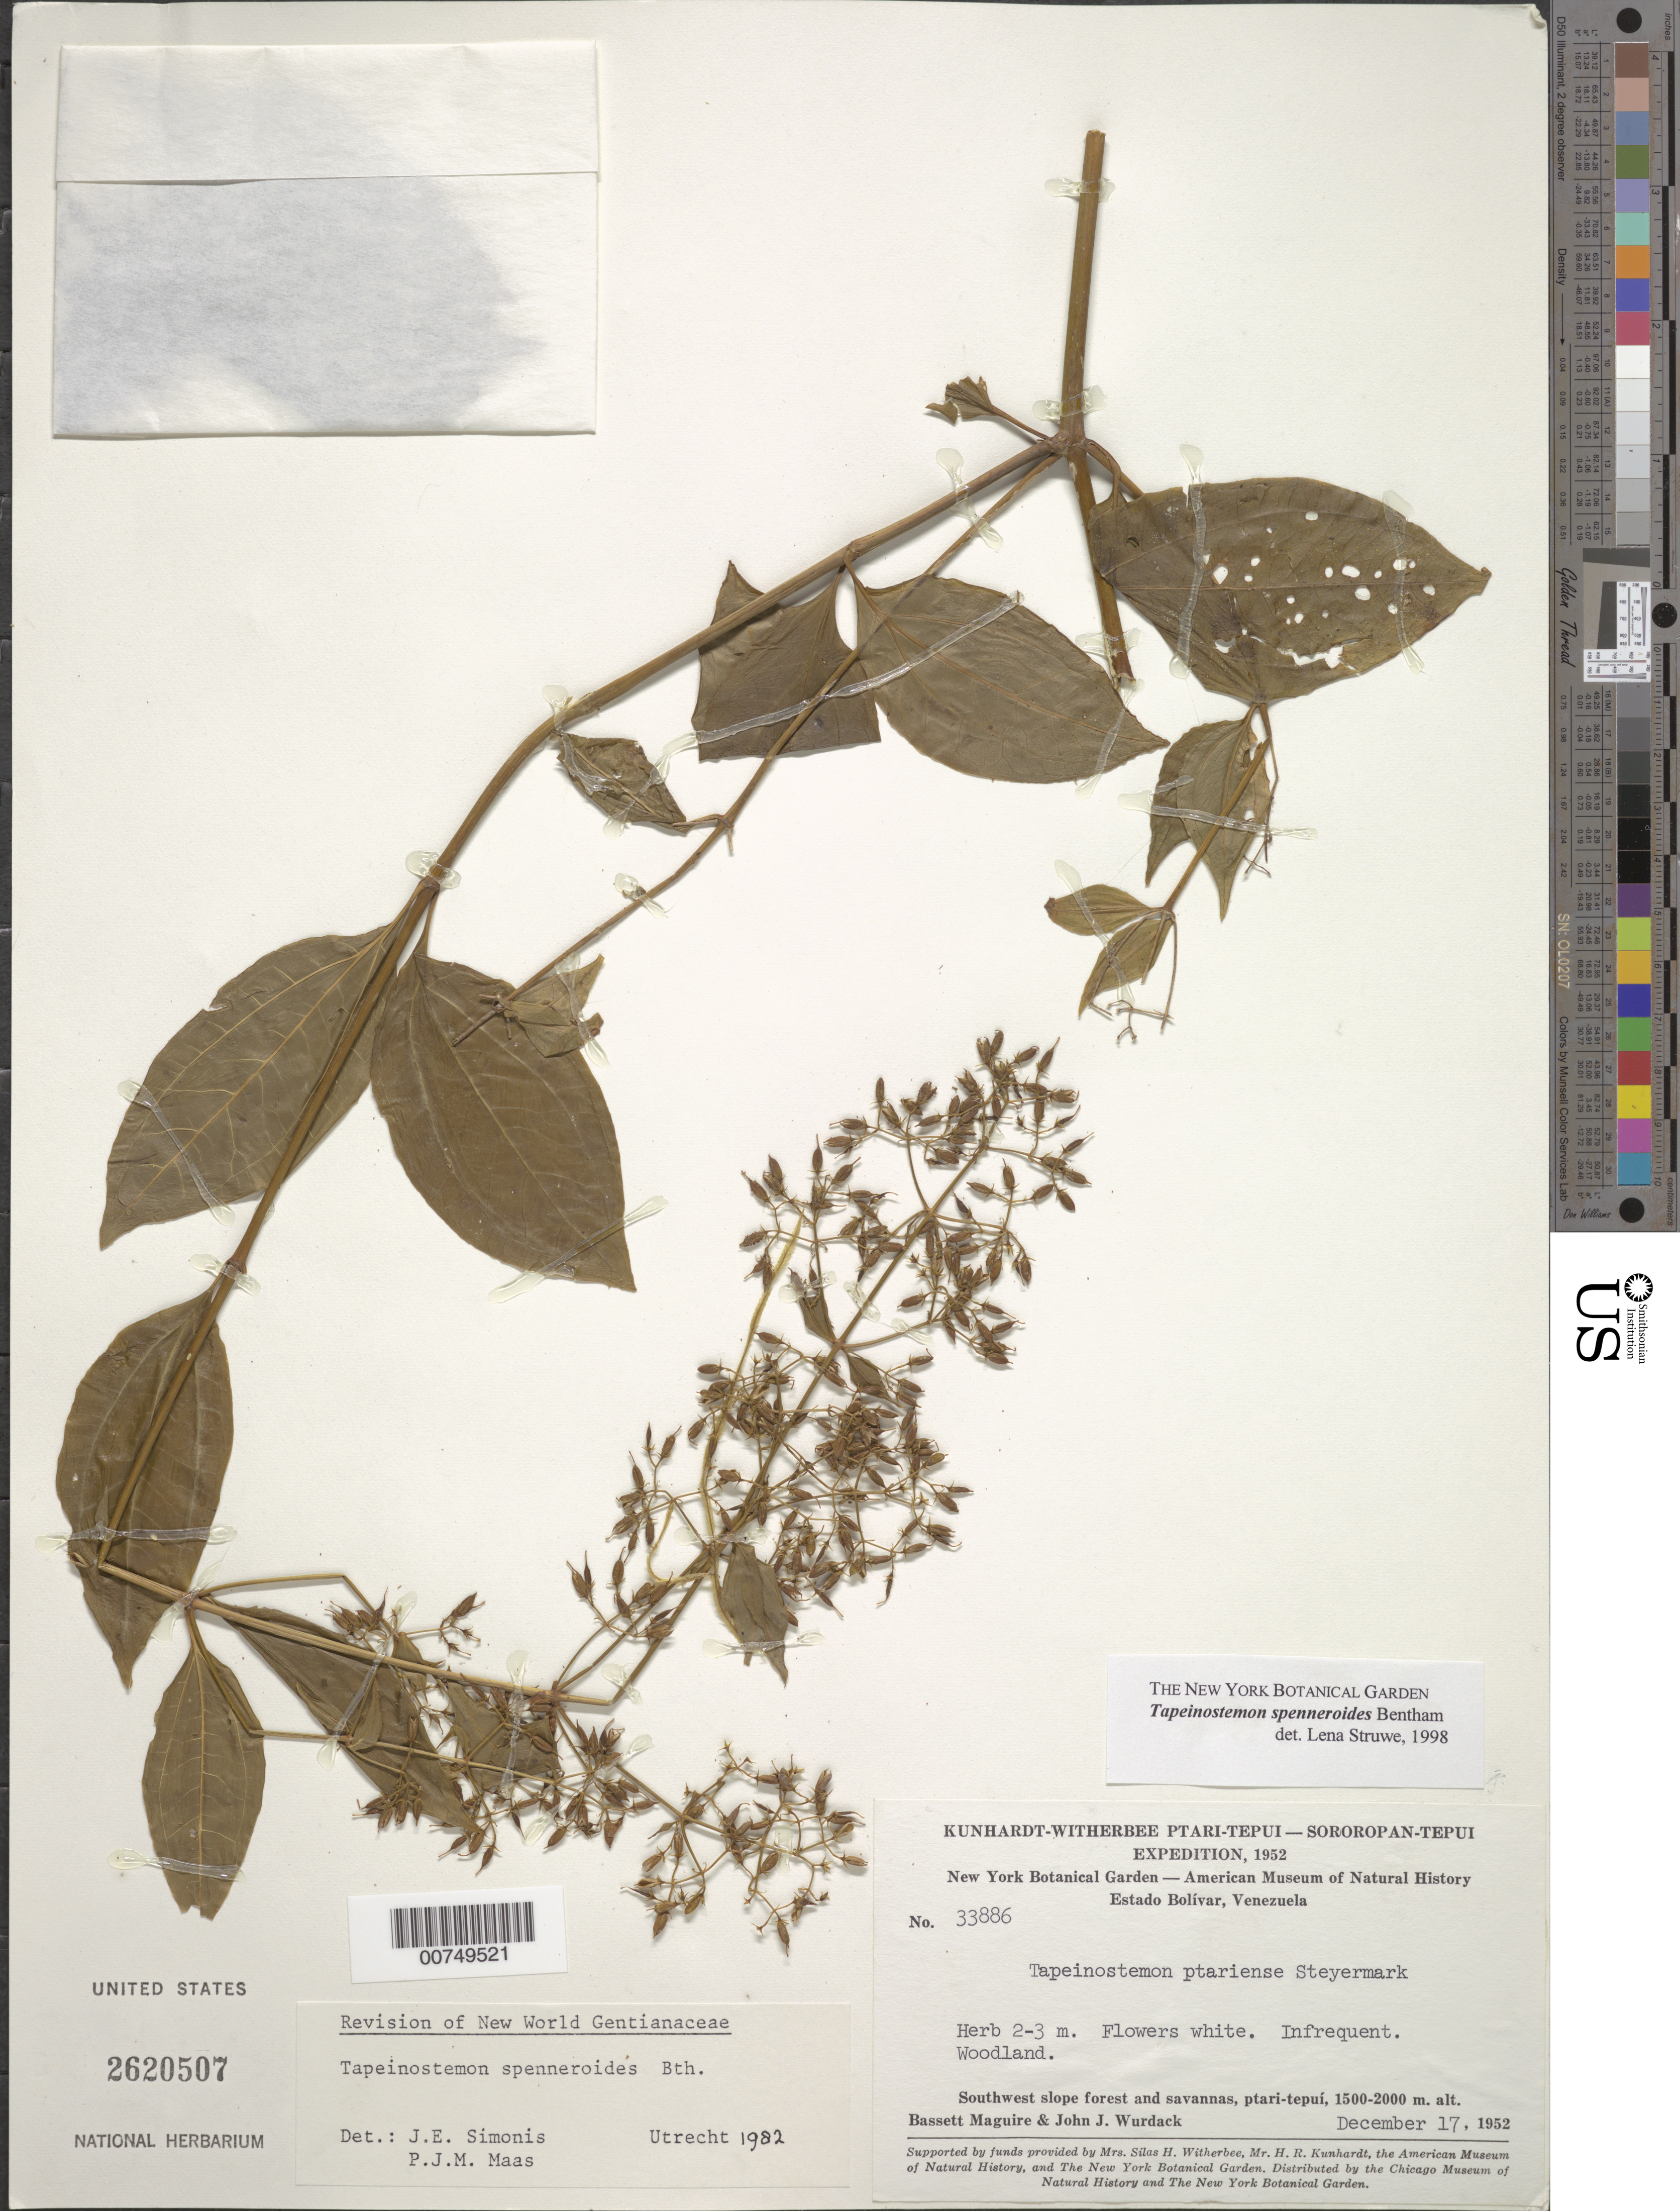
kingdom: Plantae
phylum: Tracheophyta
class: Magnoliopsida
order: Gentianales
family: Gentianaceae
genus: Tapeinostemon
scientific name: Tapeinostemon spenneroides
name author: Benth.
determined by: Simonis, J. E.; Maas, P. J.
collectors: B. Maguire & J. J. Wurdack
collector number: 33886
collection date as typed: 17-Dec-52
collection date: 1952-12-17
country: Venezuela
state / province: Bolívar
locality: Ptari-tepuí, southwest slopes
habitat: Southwest slope forest and savannas; woodland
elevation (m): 1500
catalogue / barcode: US 2620507